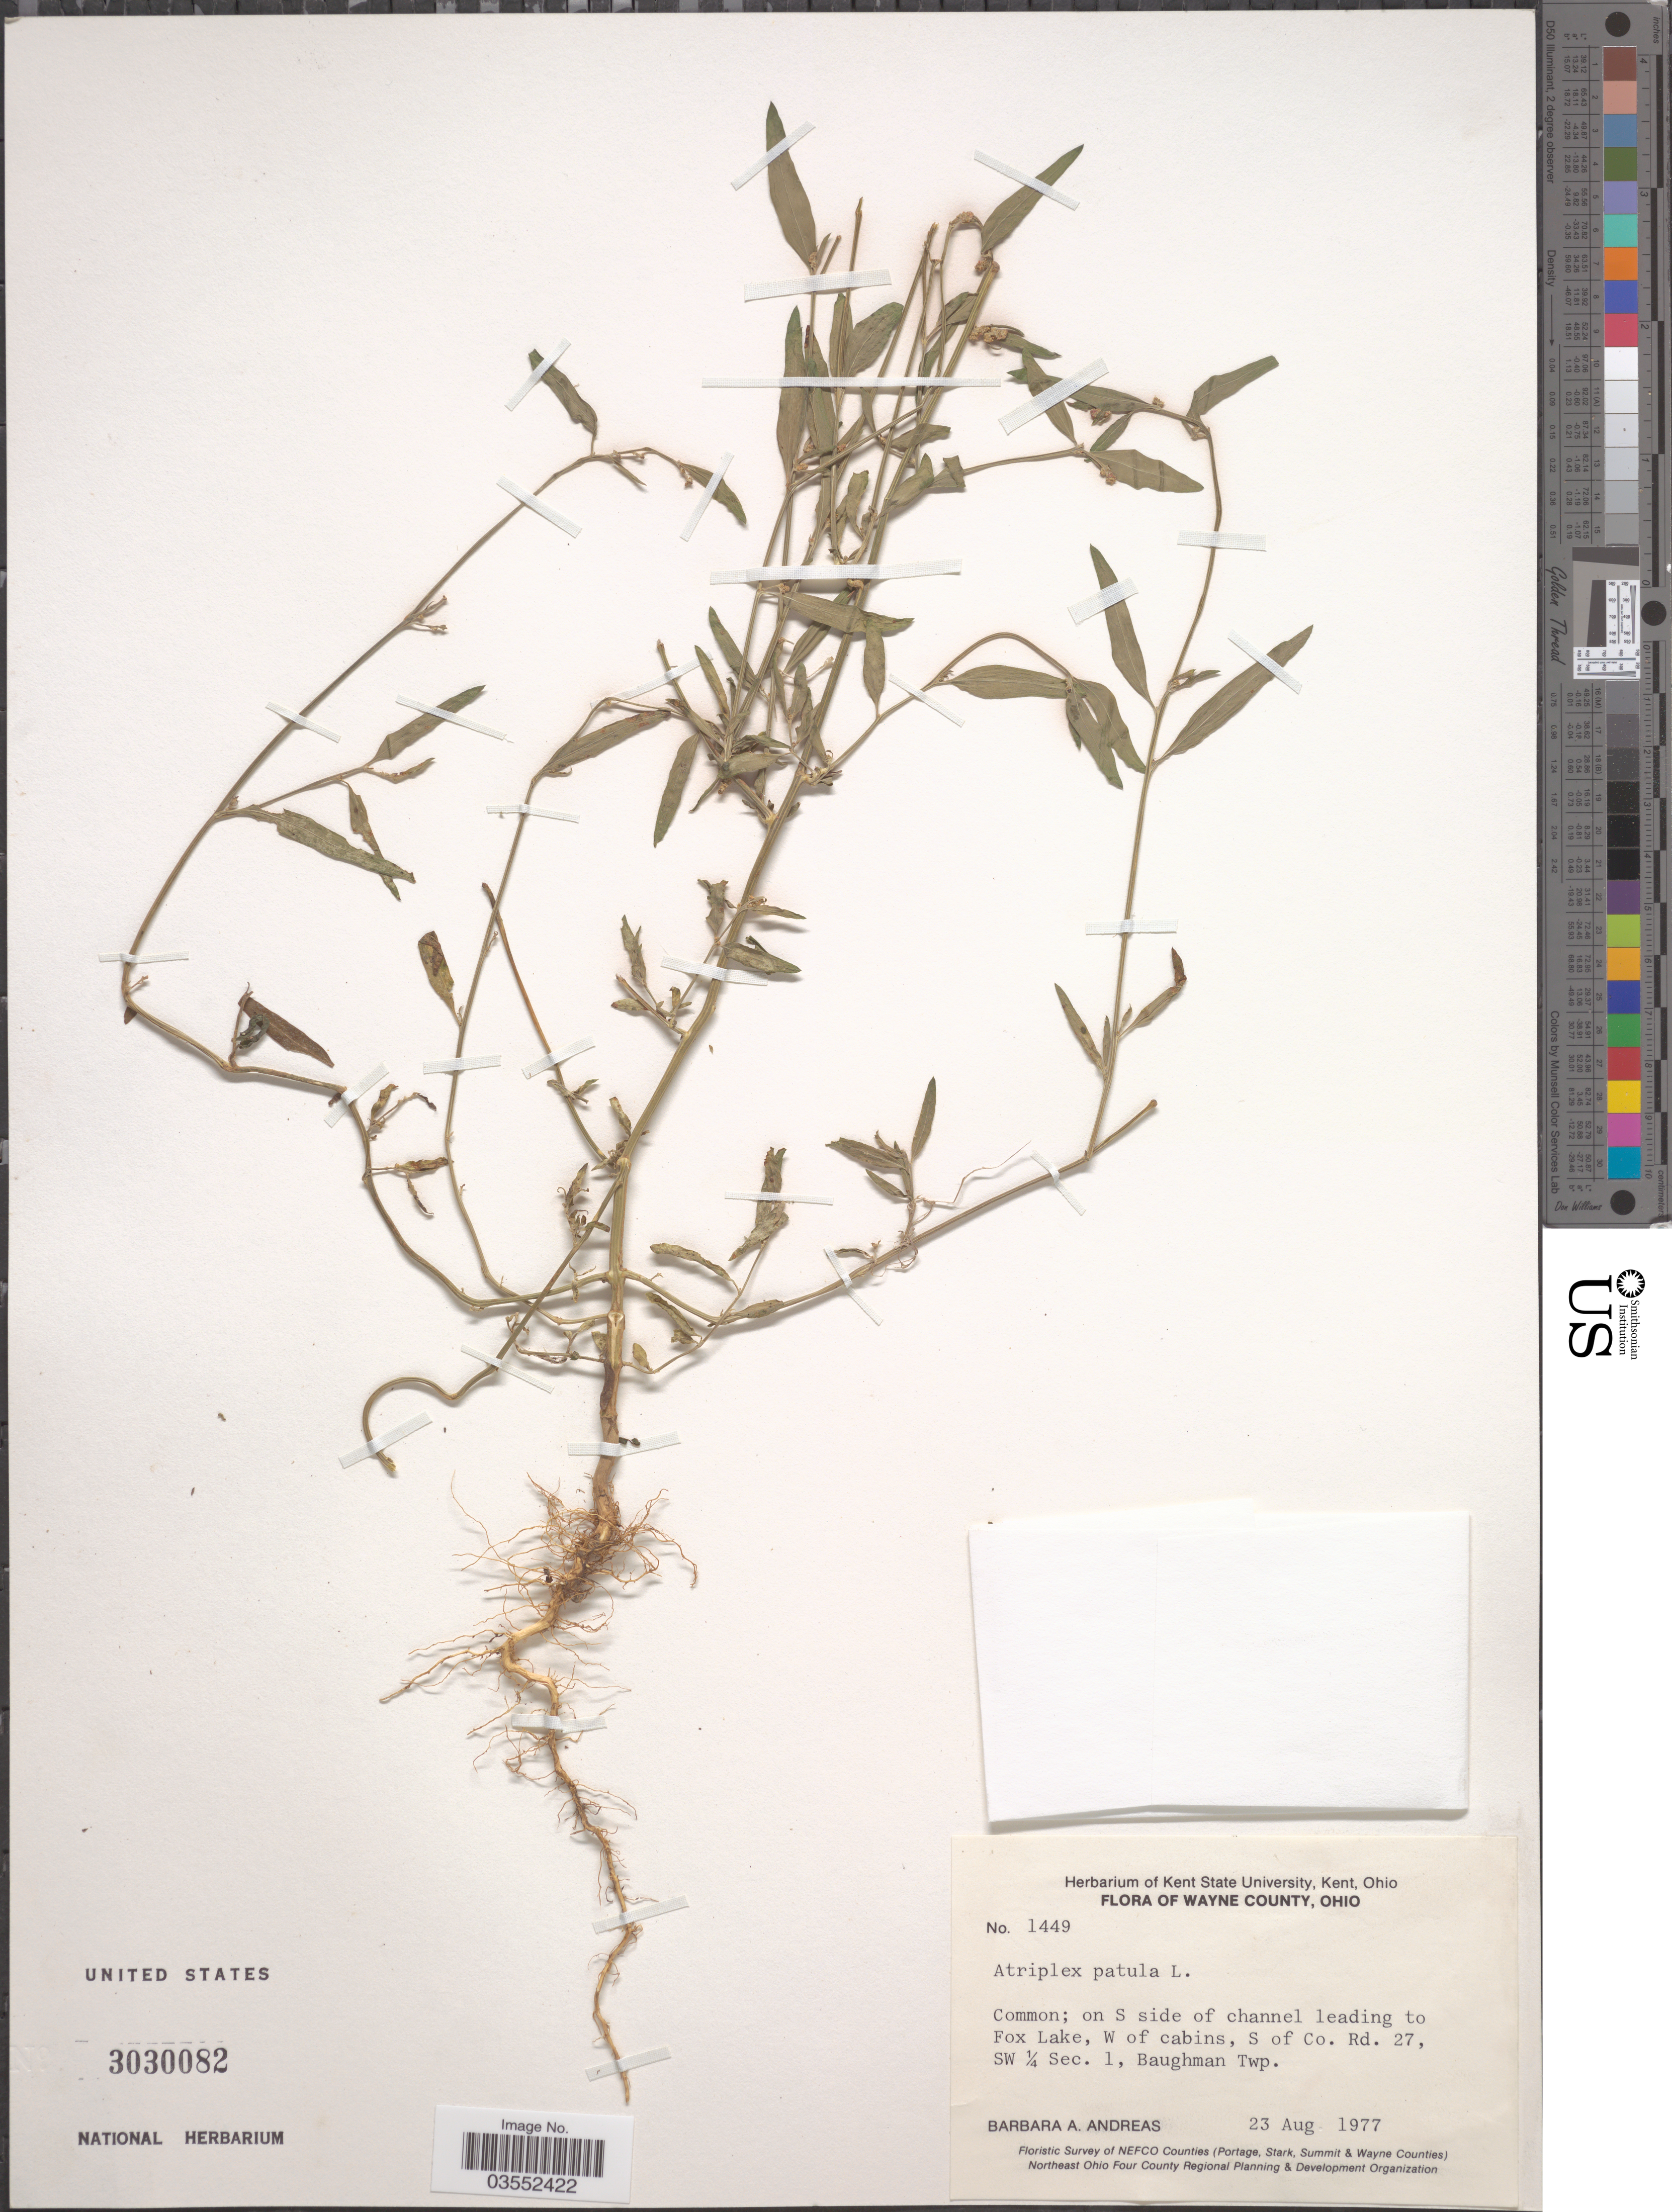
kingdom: Plantae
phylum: Tracheophyta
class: Magnoliopsida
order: Caryophyllales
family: Amaranthaceae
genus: Atriplex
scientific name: Atriplex patula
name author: L.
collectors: B. A. Andreas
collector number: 1449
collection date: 1977-08-23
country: United States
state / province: Ohio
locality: Wayne County. On S side of channel leading to Fox Lake, W of cabins, S of Co. Rd. 27, SW ¼ Sec. 1, Baughman Twp.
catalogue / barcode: US 3030082